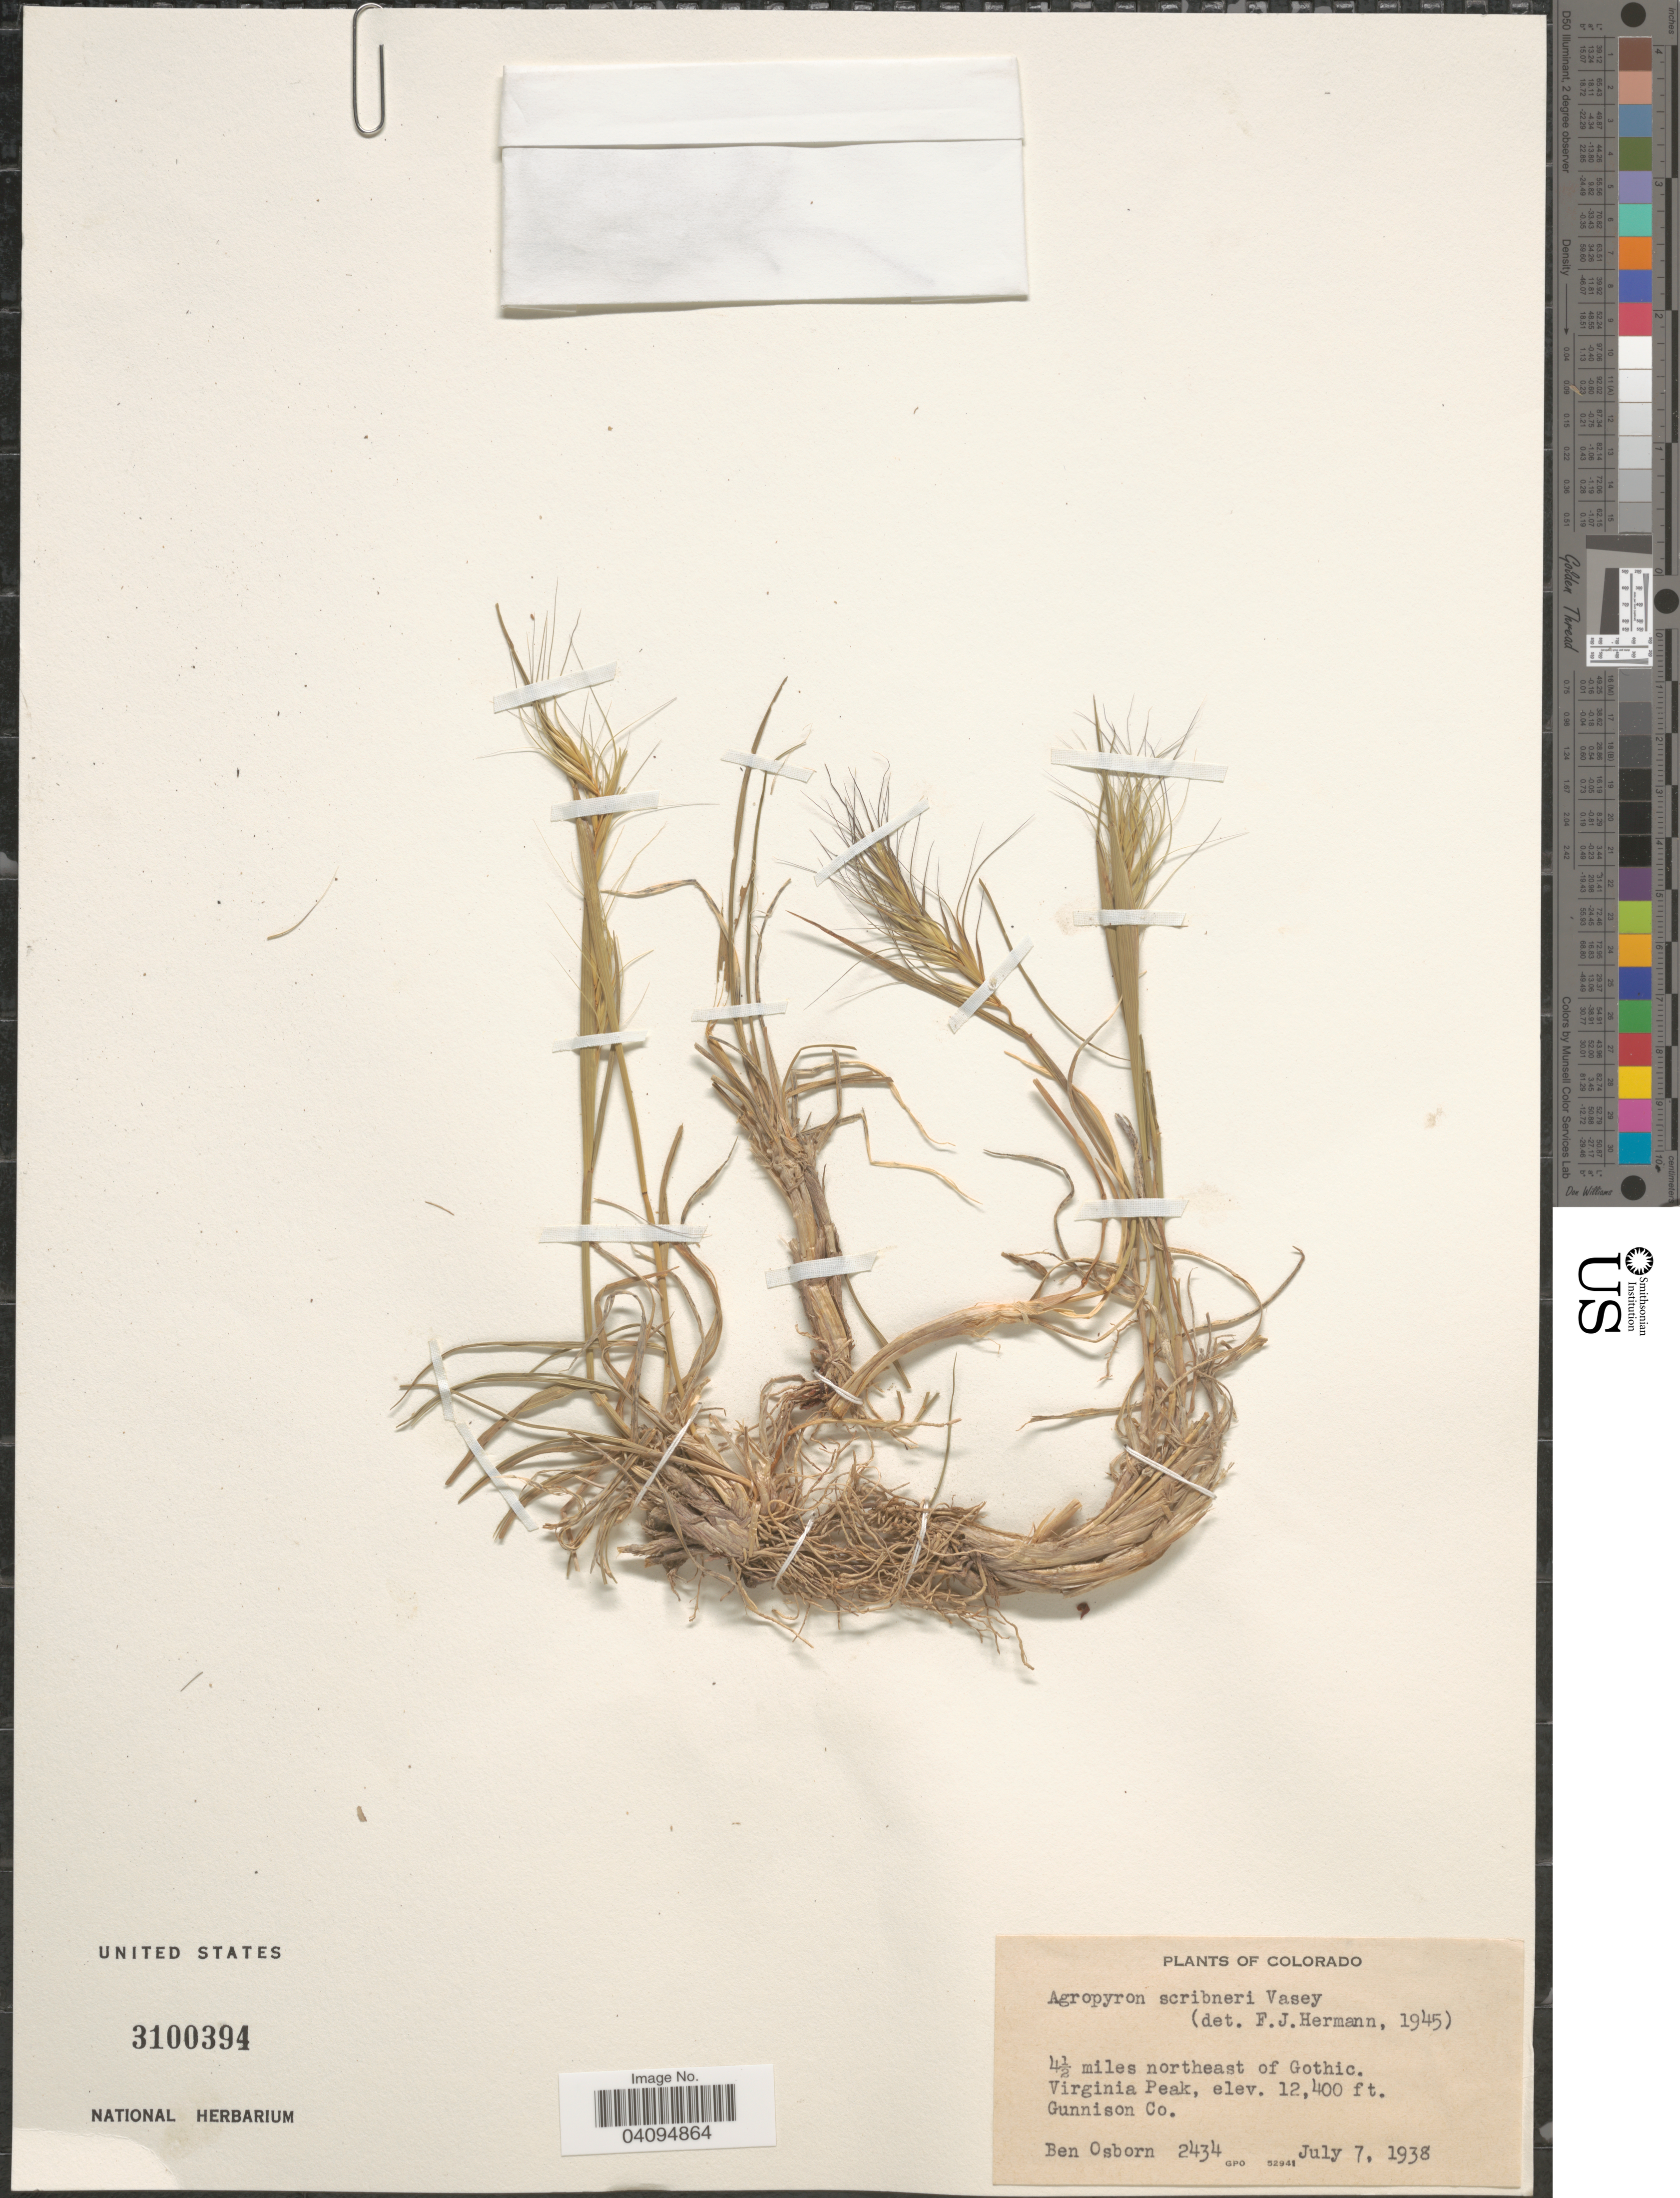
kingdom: Plantae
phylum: Tracheophyta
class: Liliopsida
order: Poales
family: Poaceae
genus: Elymus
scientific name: Elymus scribneri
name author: (Vasey) M.E. Jones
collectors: B. Osborn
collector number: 2434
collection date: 1938-07-07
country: United States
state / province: Colorado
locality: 4½ miles northeast of Gothic. Virginia Peak. Gunnison Co.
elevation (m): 3780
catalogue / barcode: US 3100394